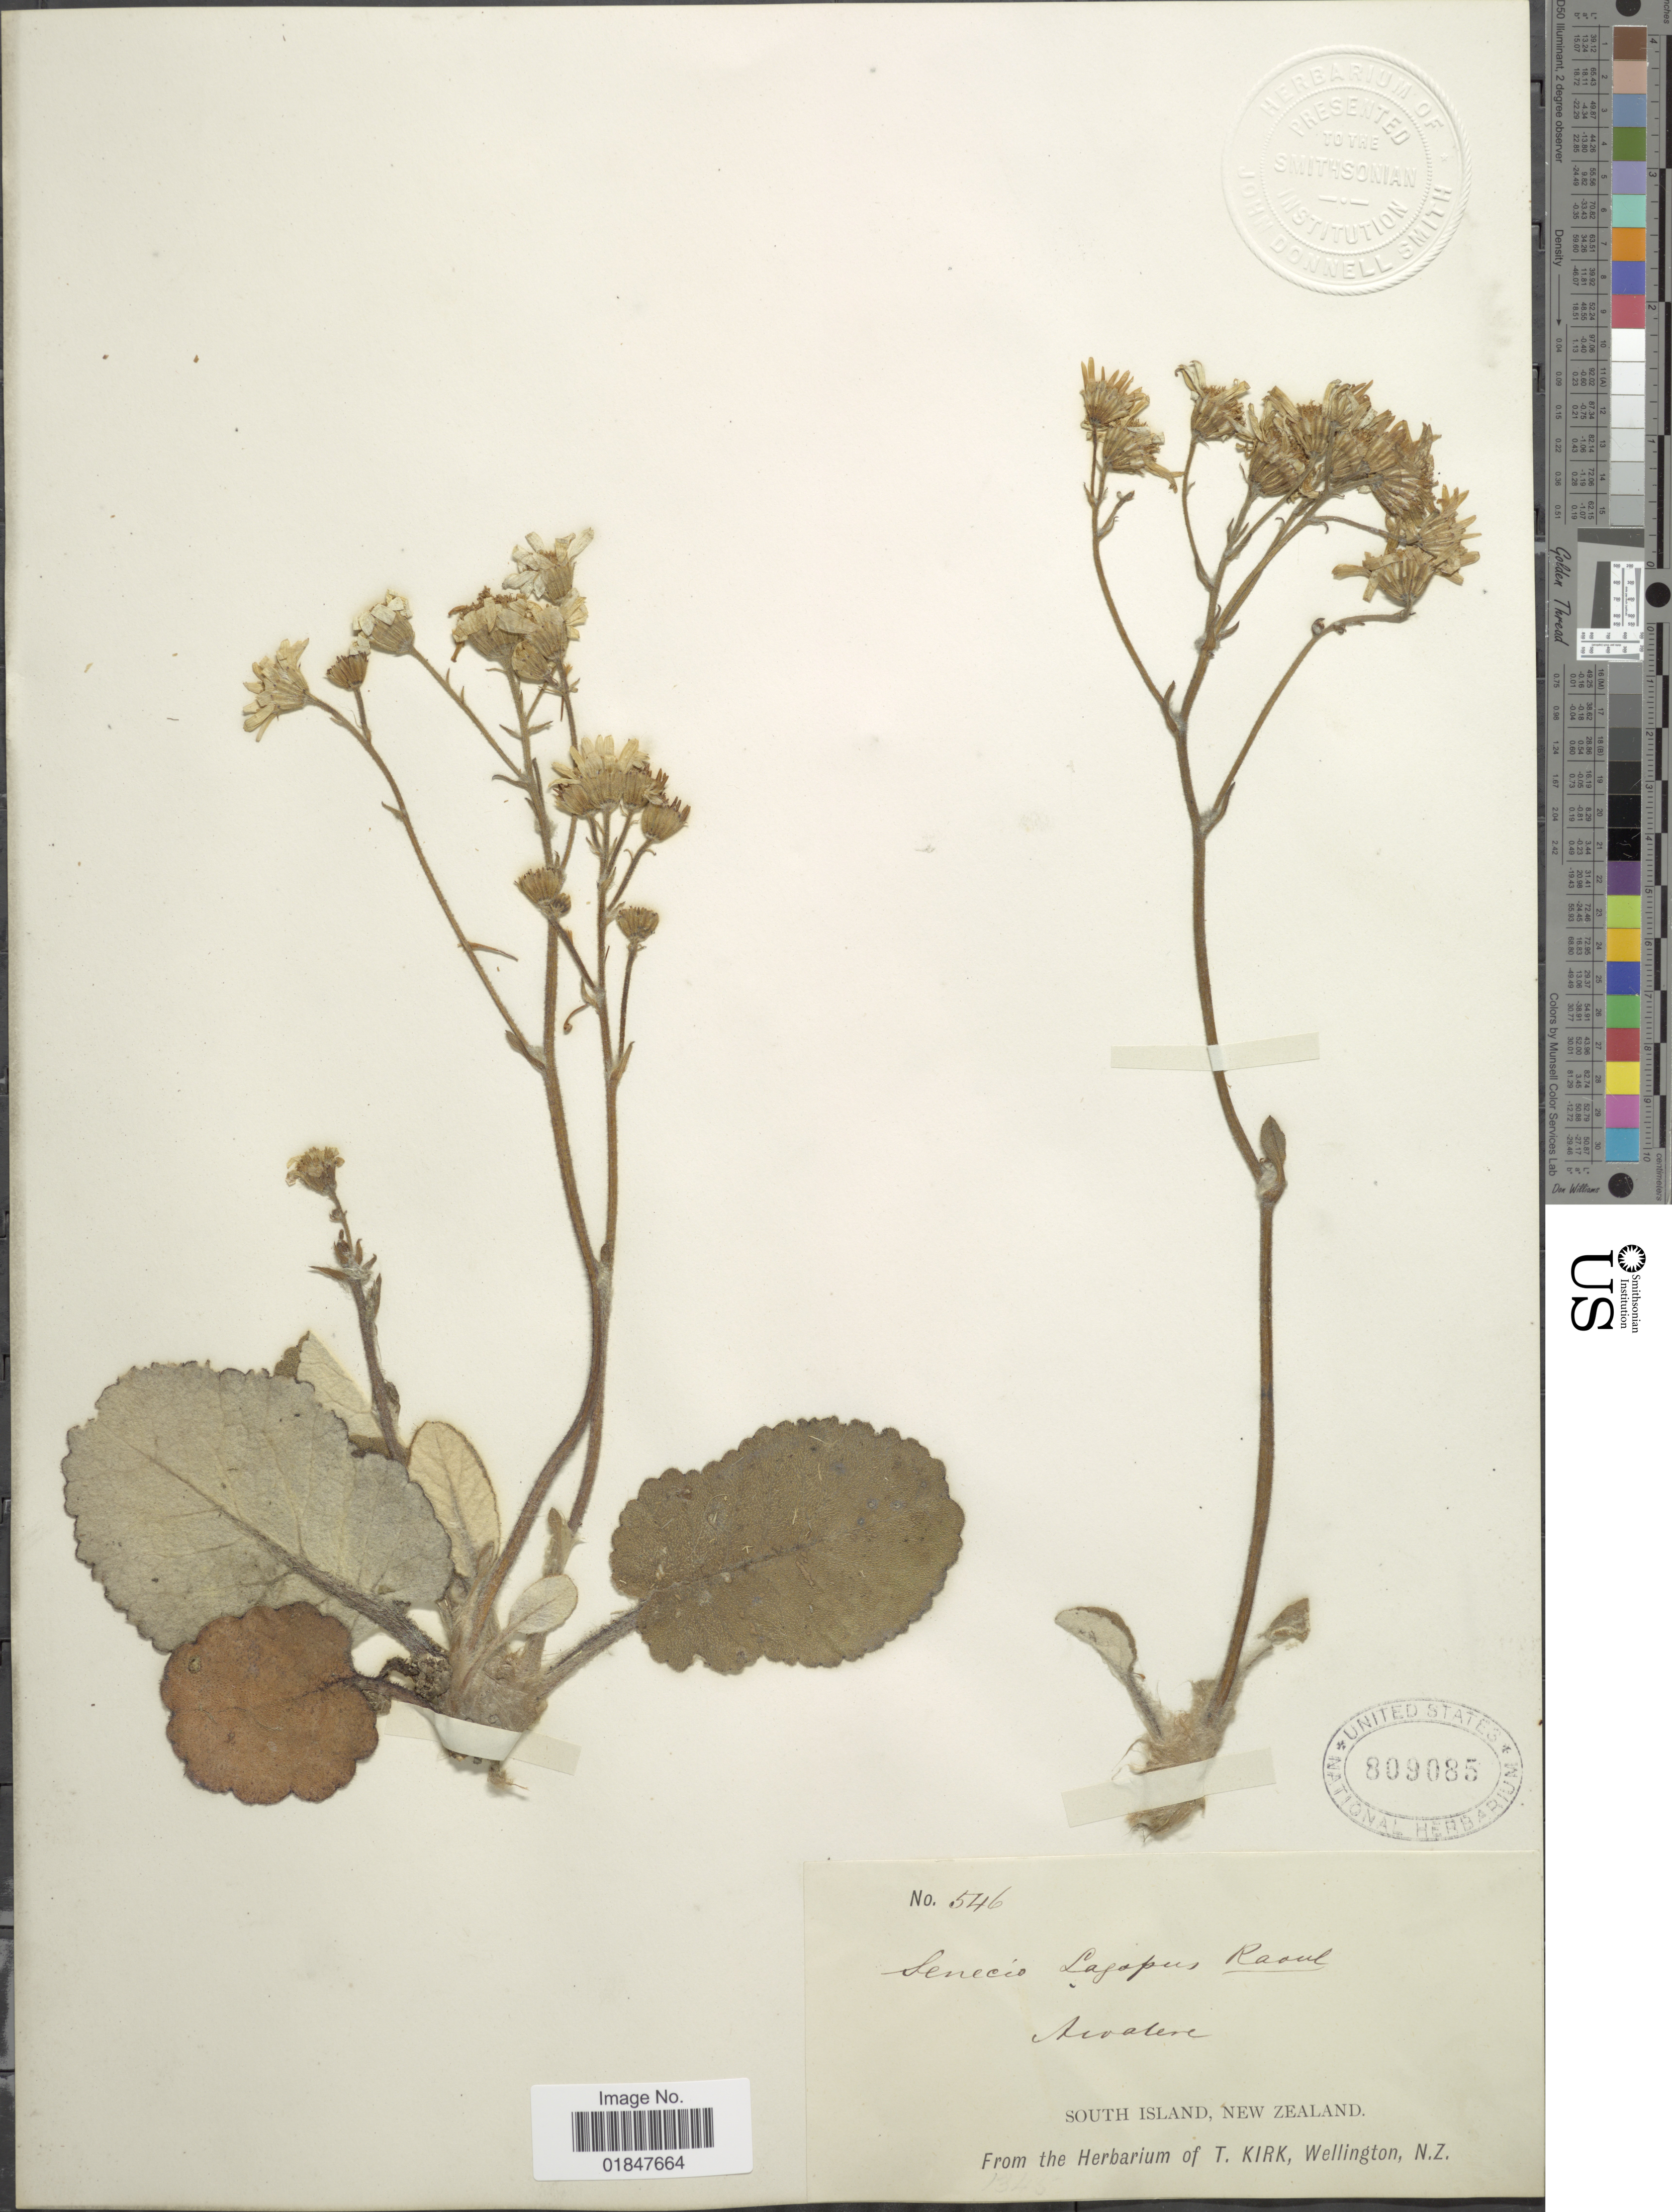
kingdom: Plantae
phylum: Tracheophyta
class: Magnoliopsida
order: Asterales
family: Asteraceae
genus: Brachyglottis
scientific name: Brachyglottis lagopus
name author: (Raoul) B. Nord.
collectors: ex Herb. T. Kirk, Wellington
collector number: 546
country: New Zealand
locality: Awatere, South Island.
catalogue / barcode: US 809085